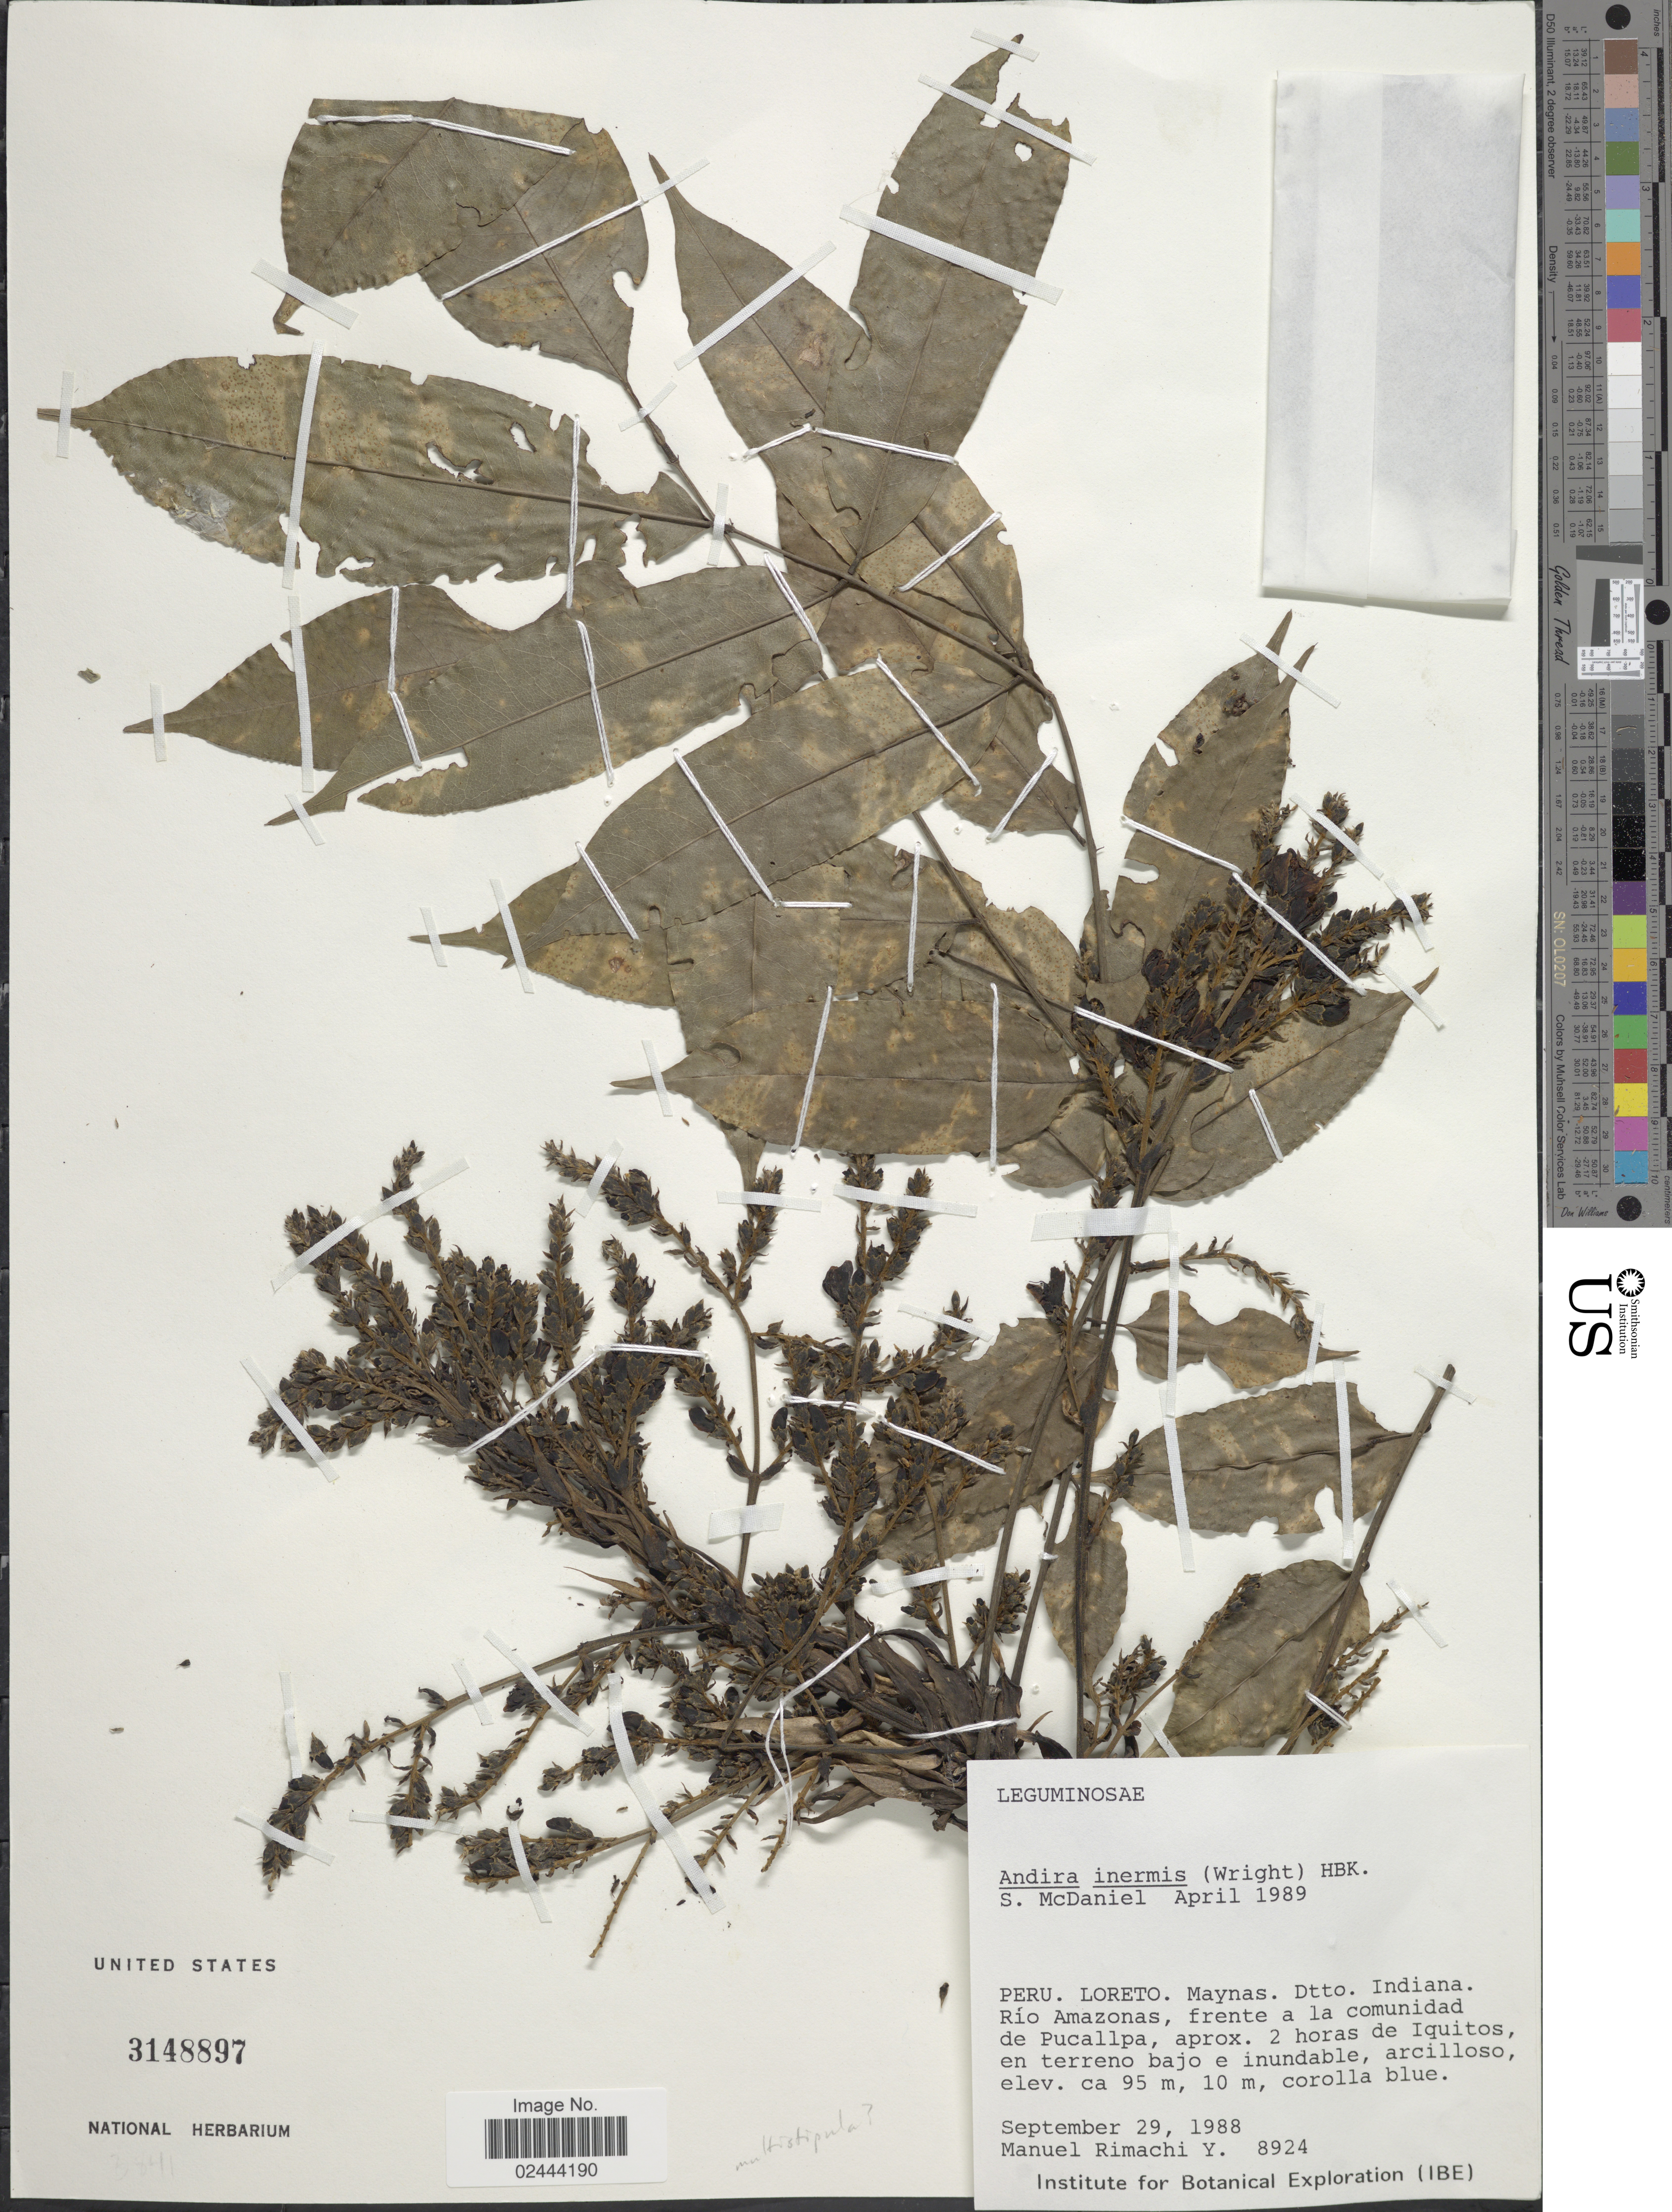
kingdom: Plantae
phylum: Tracheophyta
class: Magnoliopsida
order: Fabales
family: Fabaceae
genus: Andira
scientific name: Andira inermis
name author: (W. Wright) Kunth ex DC.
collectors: M. Rimachi Y.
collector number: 8924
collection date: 1988-09-29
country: Peru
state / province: Loreto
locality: Maynas. Dtto. Indiana. Rio Amazonas, frente a la cominidad de Pucallpa, approx. 2 horas de Iquitos, en terreno bajo e inundable, arcilloso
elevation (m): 95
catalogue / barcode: US 3148897